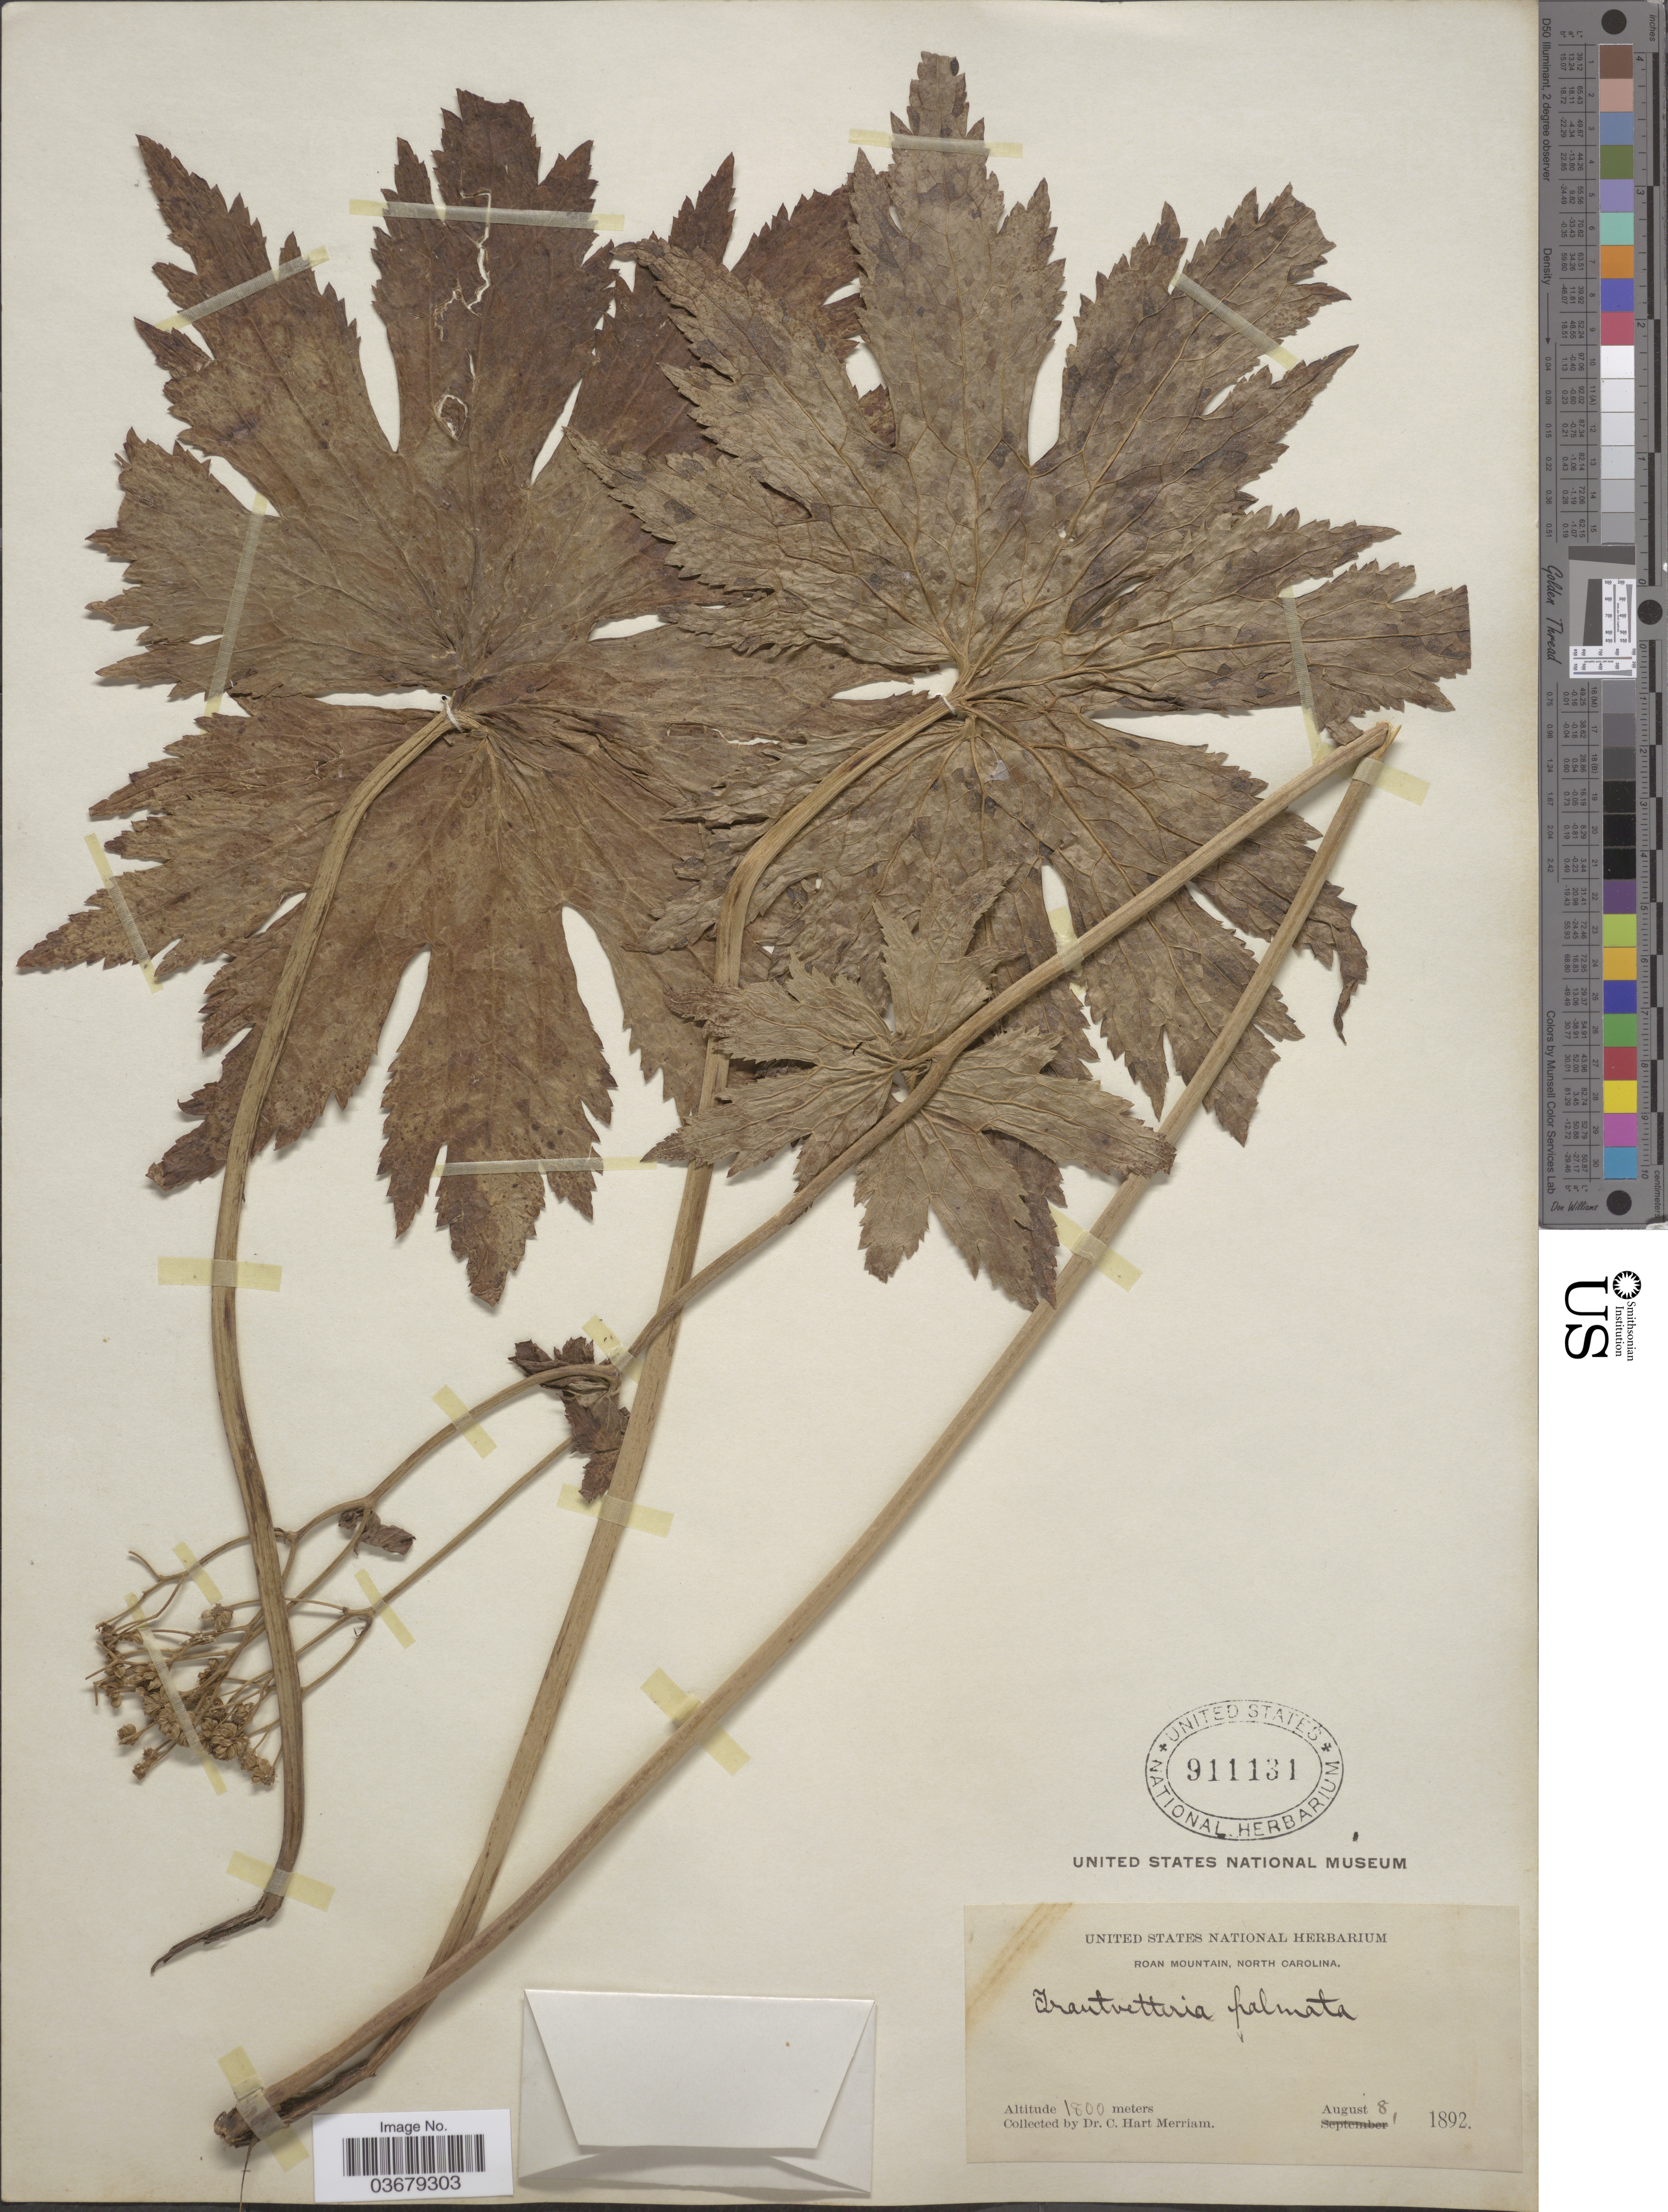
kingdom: Plantae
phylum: Tracheophyta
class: Magnoliopsida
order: Ranunculales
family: Ranunculaceae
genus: Trautvetteria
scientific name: Trautvetteria caroliniensis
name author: (Walter) Vail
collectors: C. Merriam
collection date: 1892-08-08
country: United States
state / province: North Carolina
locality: Roan Mountain.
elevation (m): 1800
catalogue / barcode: US 911131